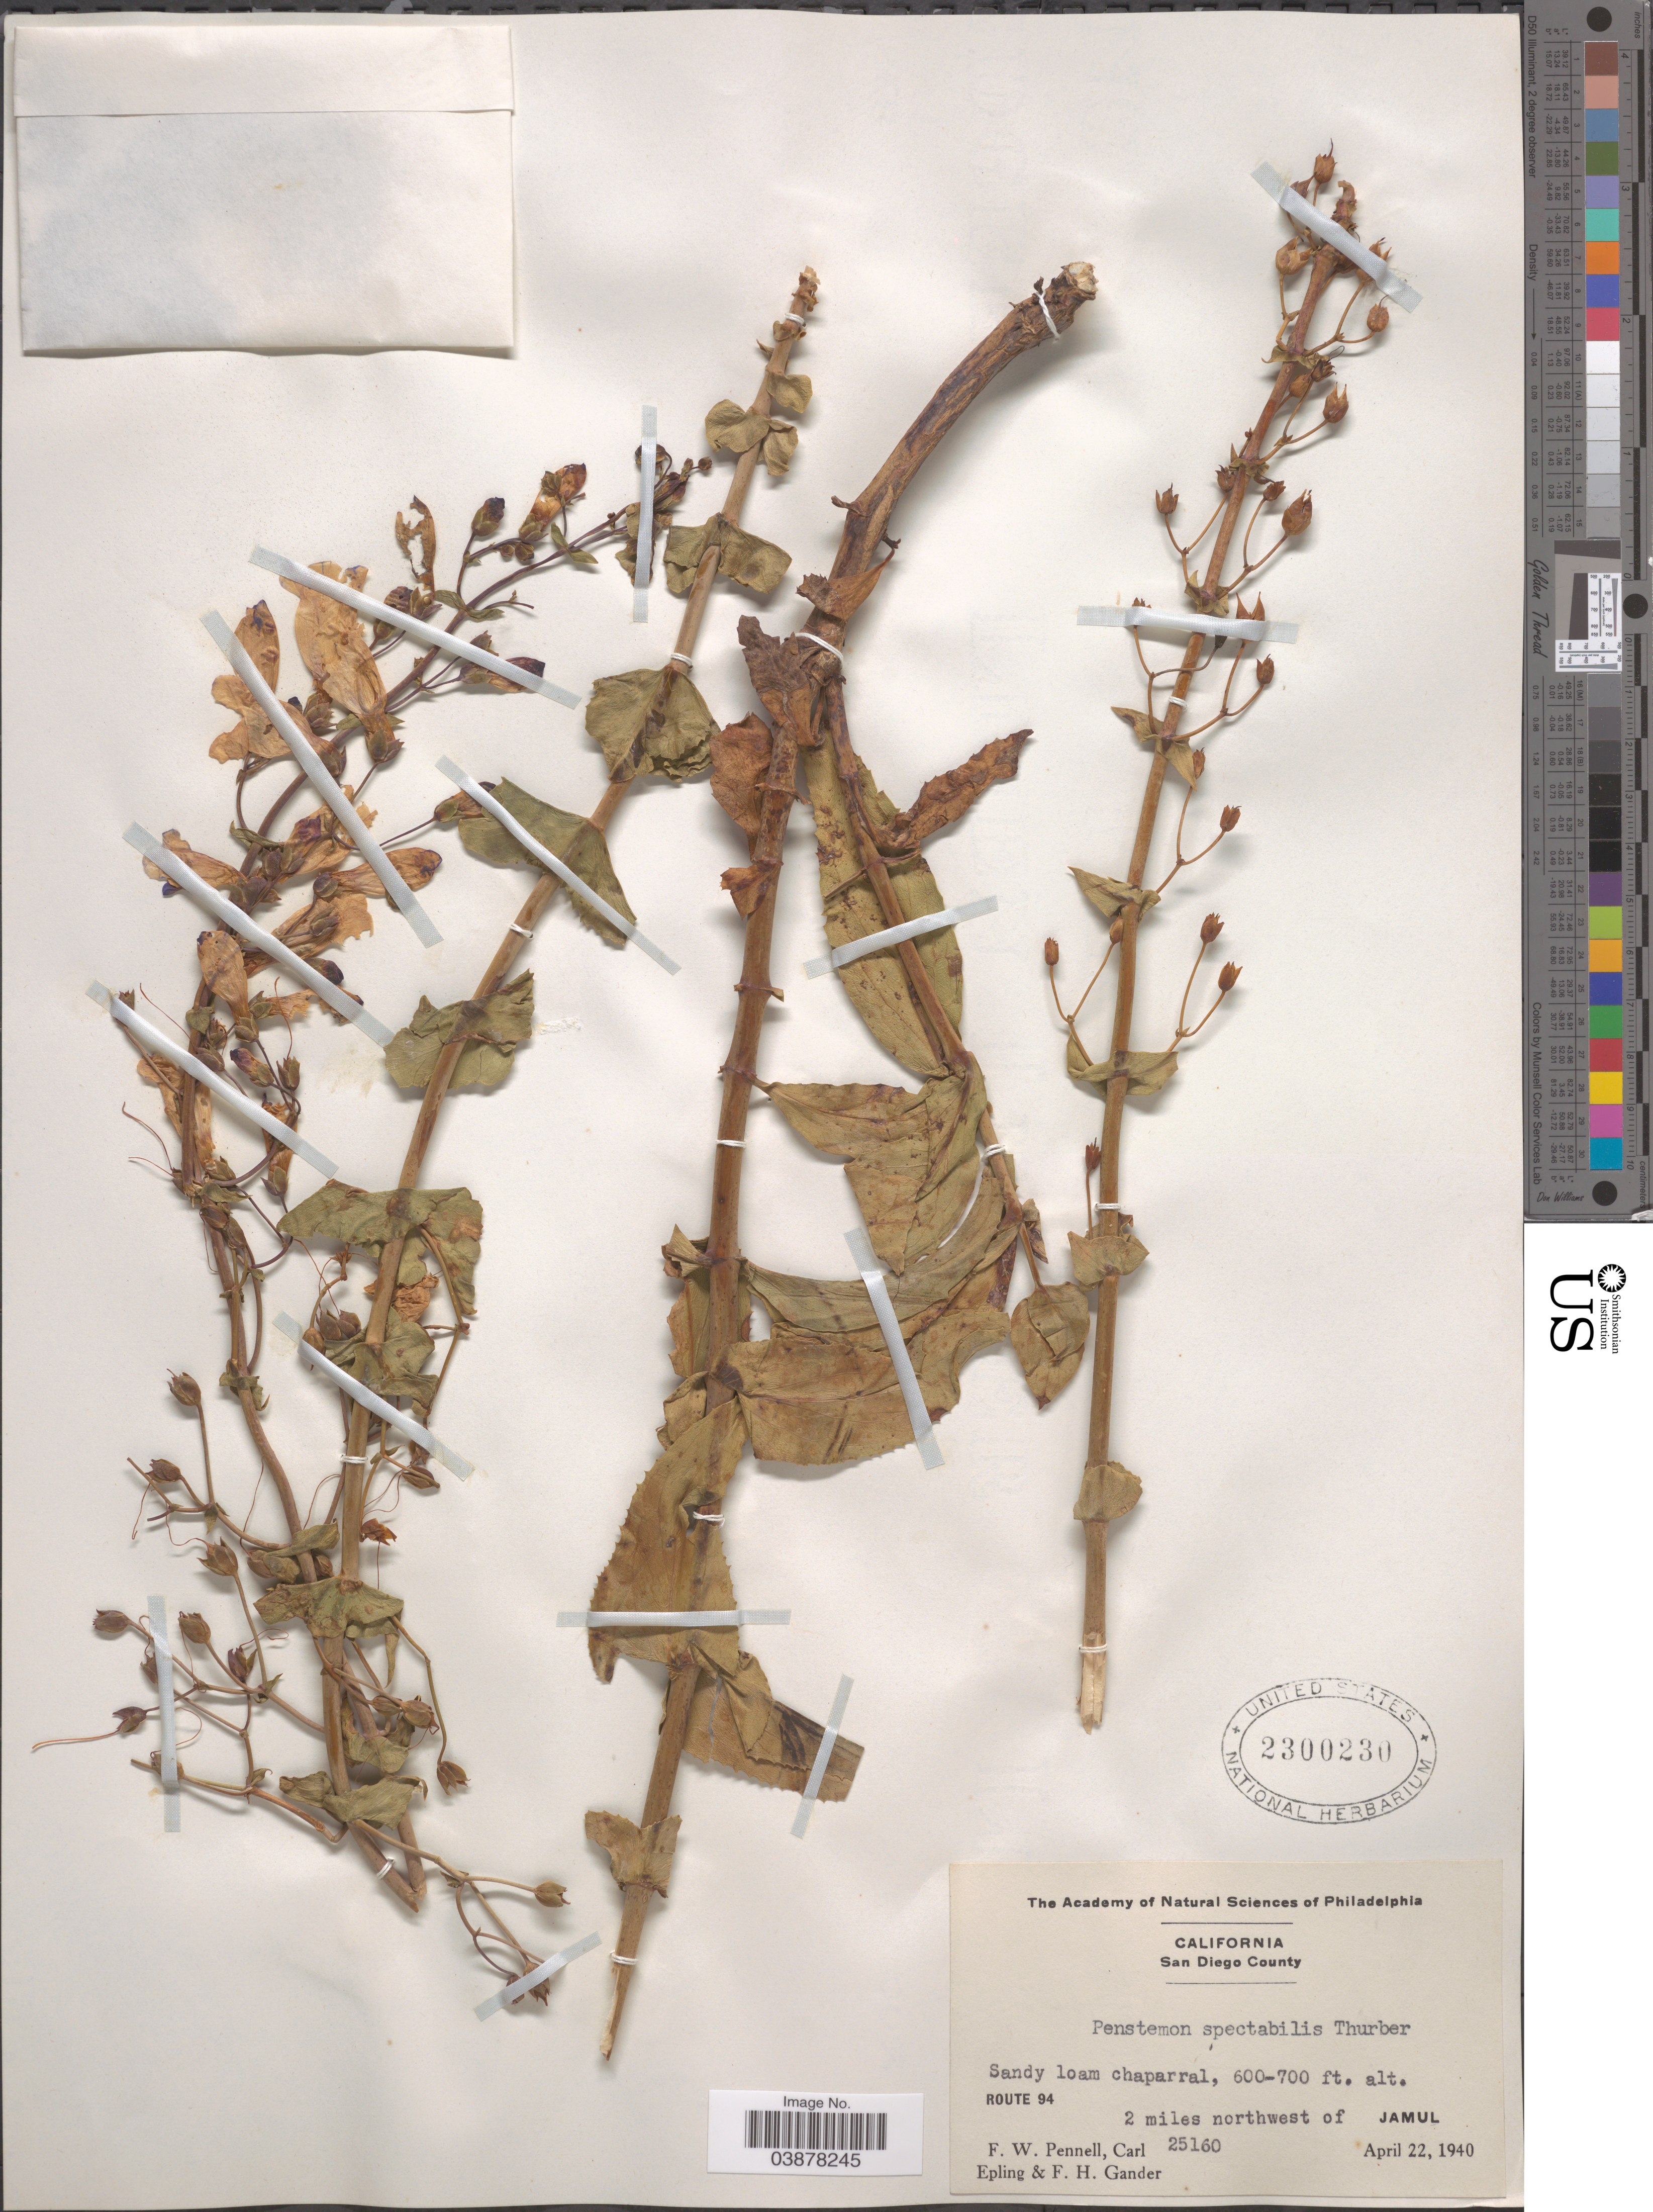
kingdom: Plantae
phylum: Tracheophyta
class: Magnoliopsida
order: Lamiales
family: Plantaginaceae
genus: Penstemon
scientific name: Penstemon spectabilis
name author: Thurb. ex Torr. & A. Gray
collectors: F. W. Pennell, C. C. Epling & F. Gander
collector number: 25160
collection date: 1940-04-22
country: United States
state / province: California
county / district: San Diego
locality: San Diego County. Route 94. 2 miles northwest of Jamul.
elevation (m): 183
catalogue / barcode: US 2300230